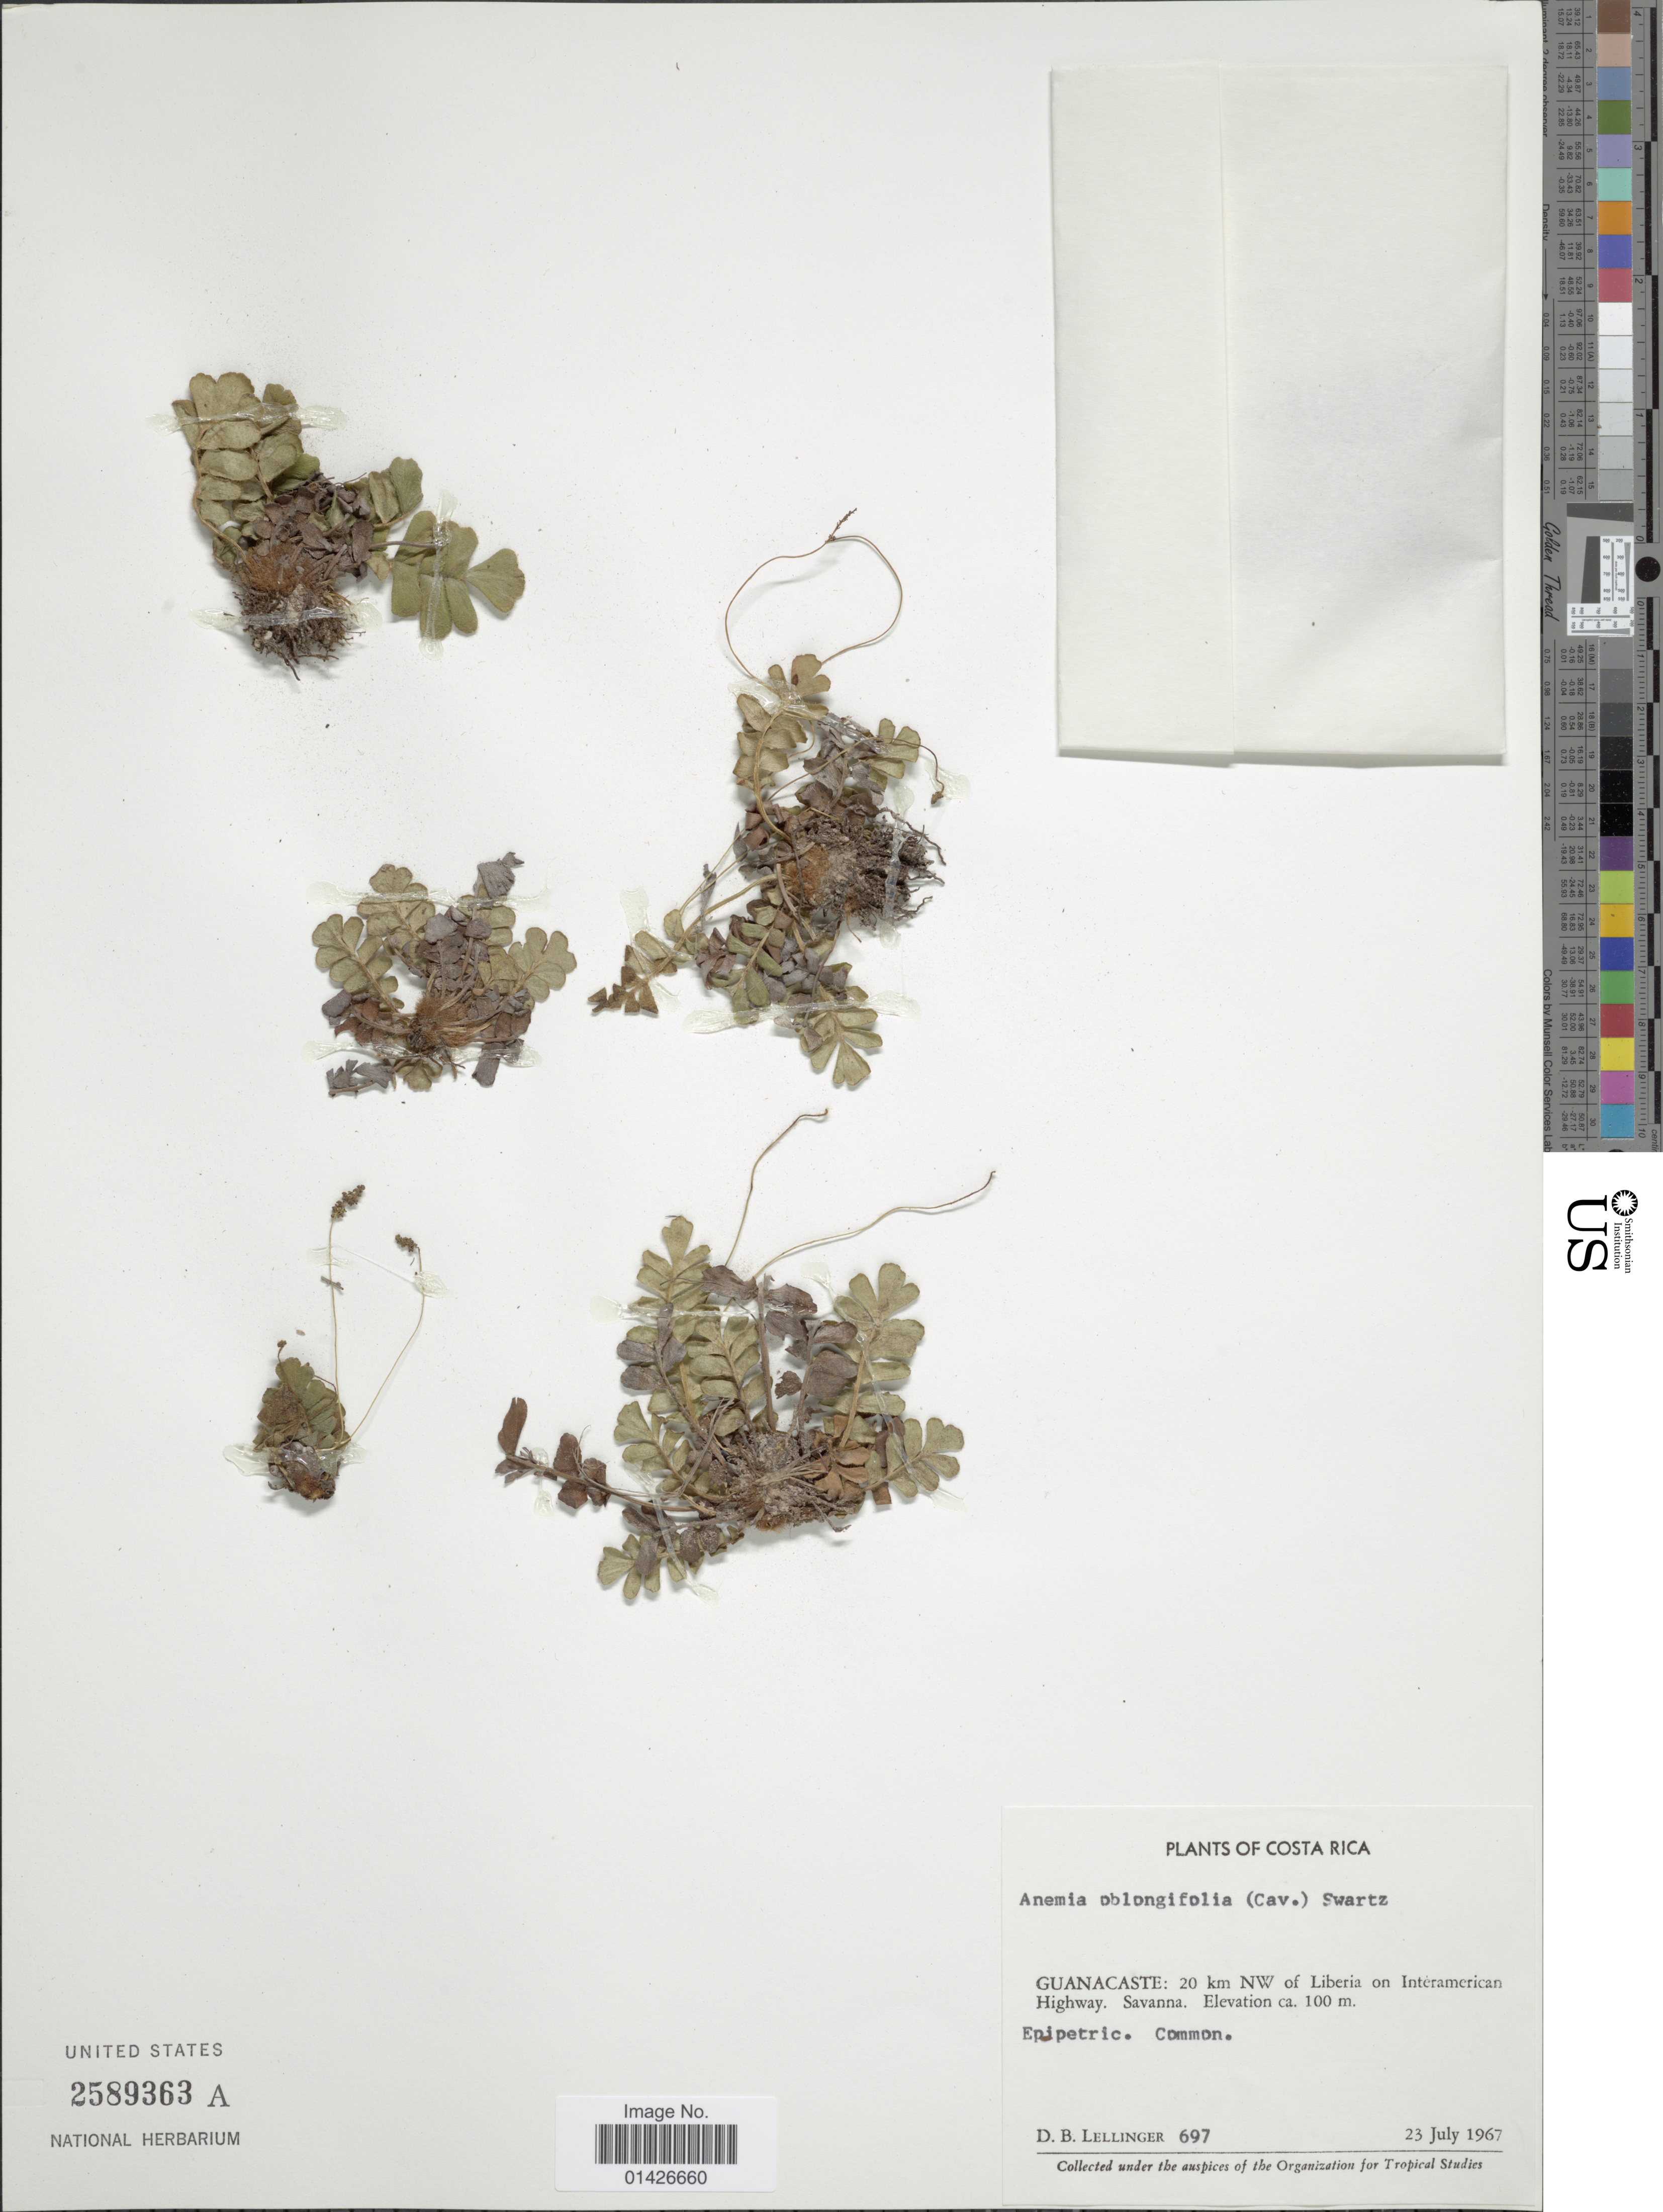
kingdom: Plantae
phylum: Tracheophyta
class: Polypodiopsida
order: Schizaeales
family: Anemiaceae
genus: Anemia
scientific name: Anemia oblongifolia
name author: (Cav.) Sw.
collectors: D. B. Lellinger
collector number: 697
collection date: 1967-07-23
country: Costa Rica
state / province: Guanacaste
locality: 20 km NW of Liberia on Interamerican Highway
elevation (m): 100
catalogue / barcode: US 2589363A